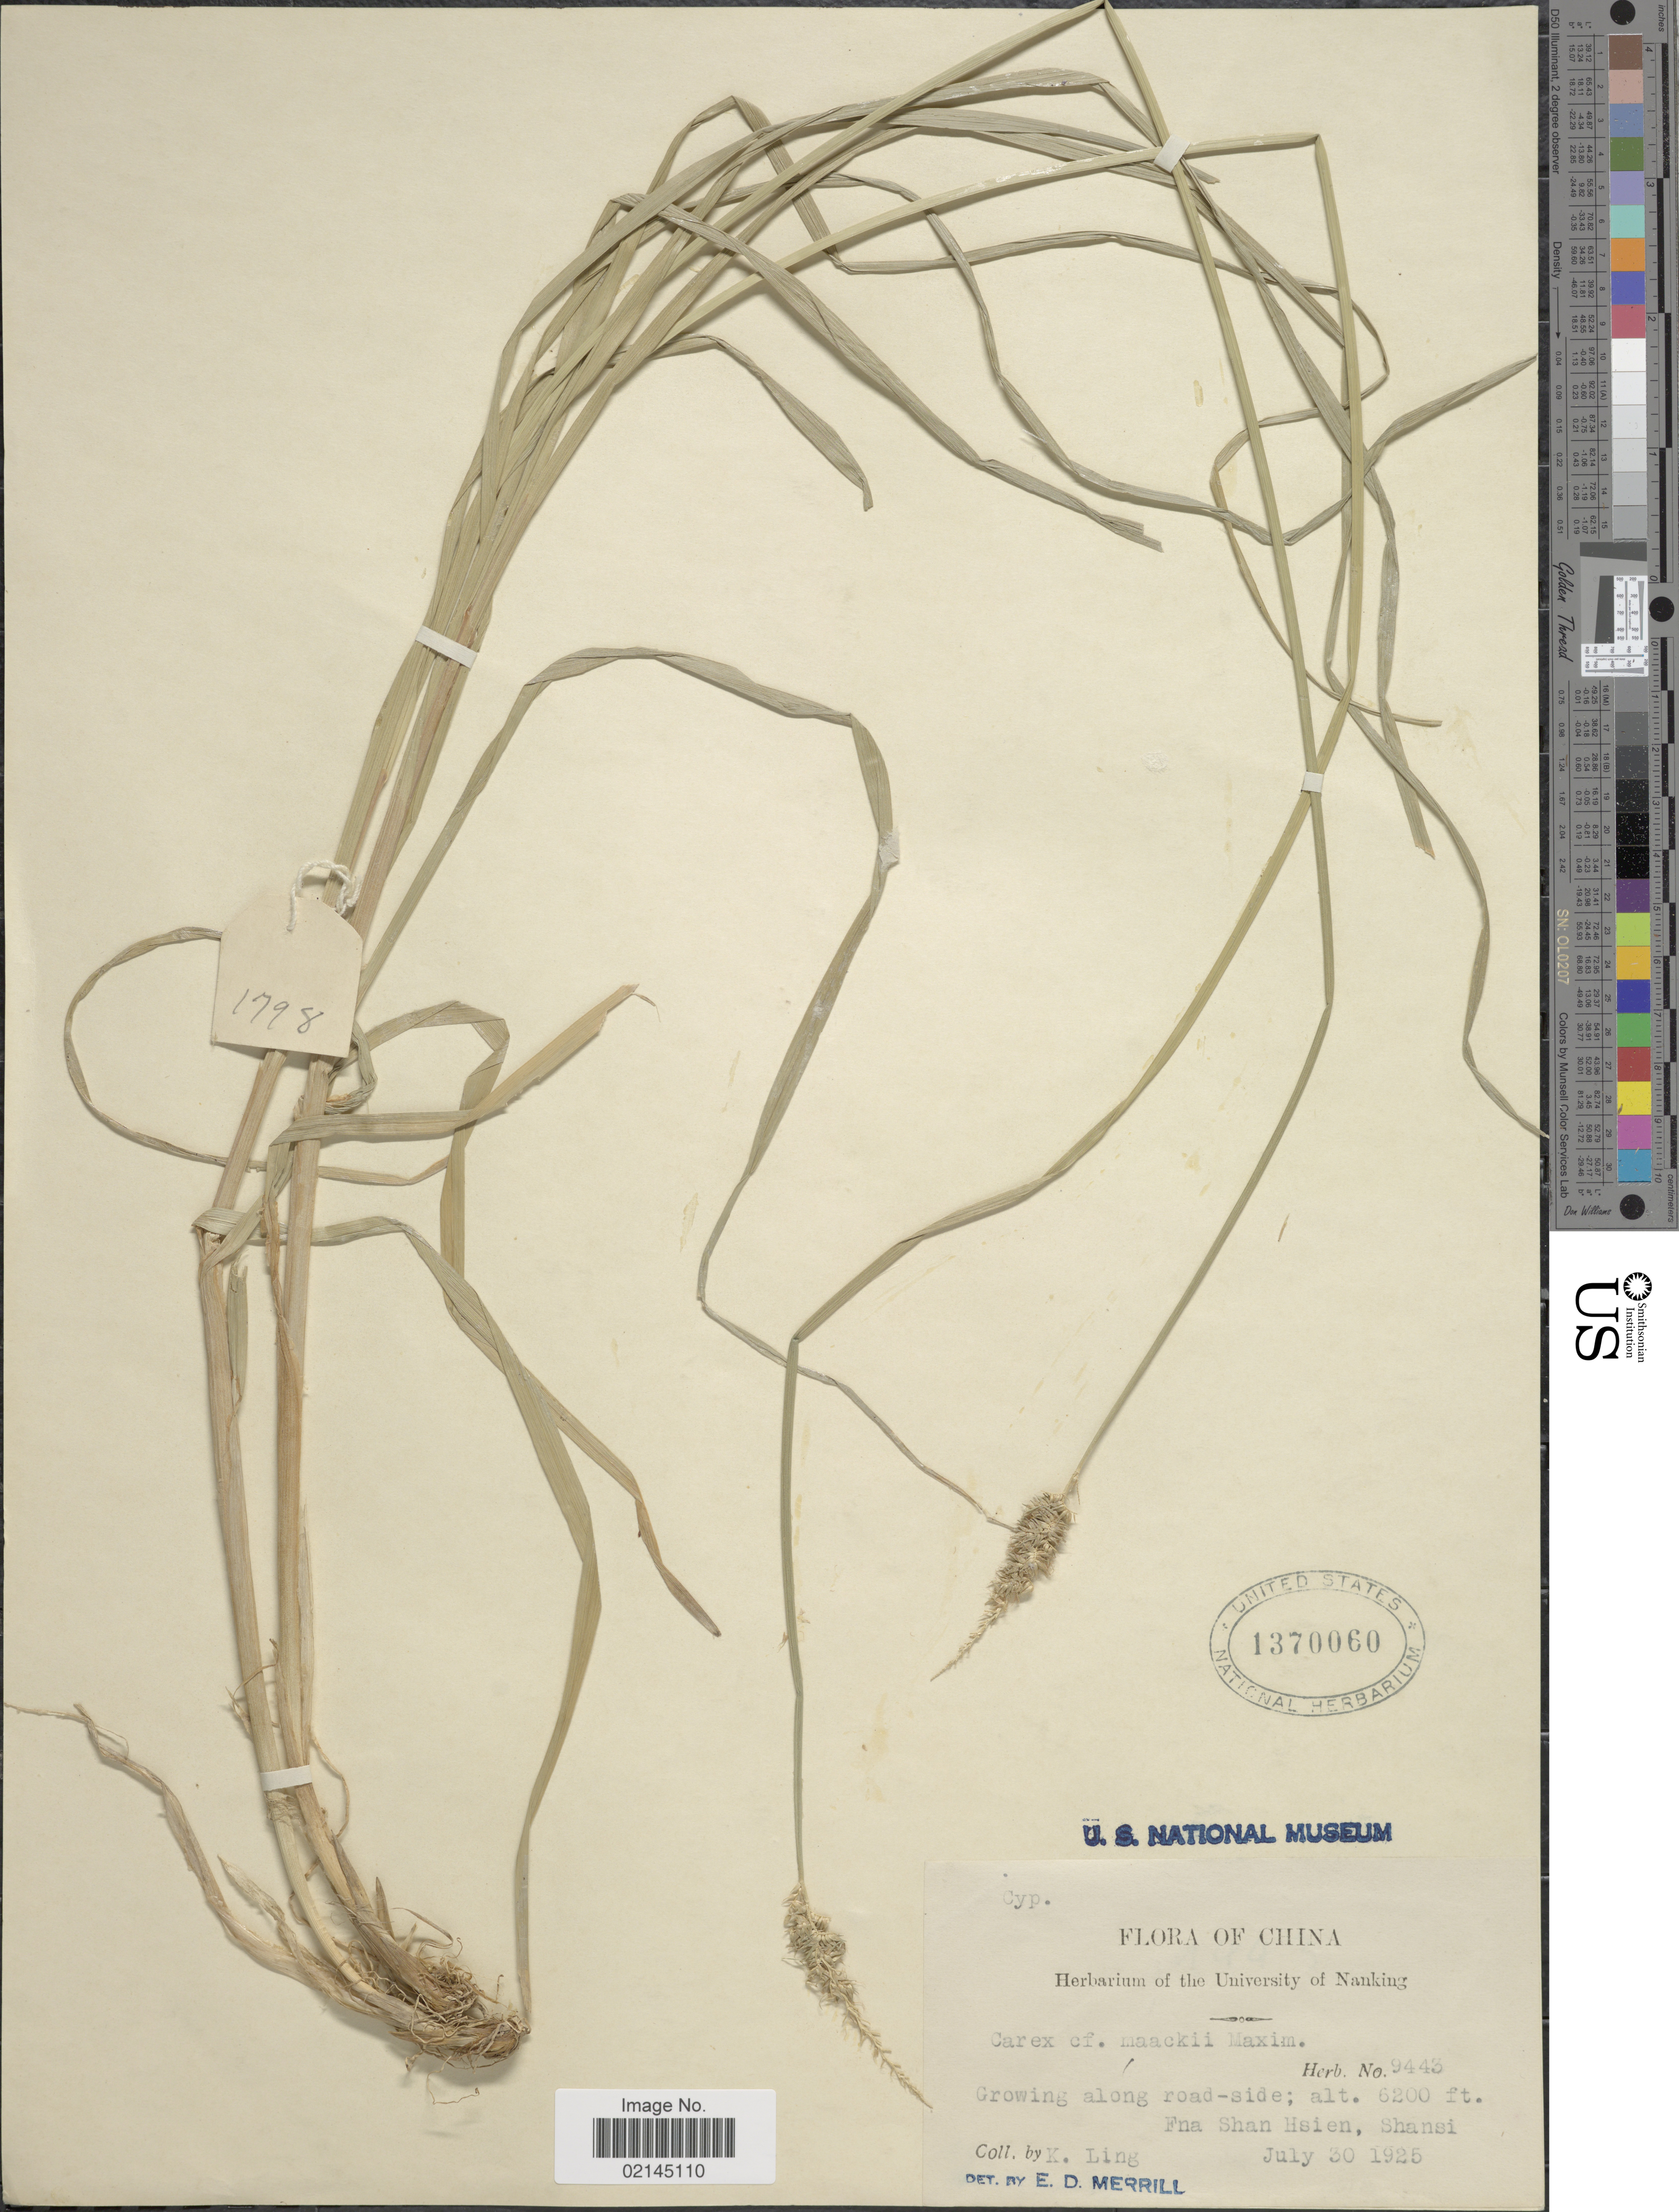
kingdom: Plantae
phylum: Tracheophyta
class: Liliopsida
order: Poales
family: Cyperaceae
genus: Carex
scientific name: Carex maackii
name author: Maxim.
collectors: K. Ling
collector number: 9443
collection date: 1925-07-30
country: China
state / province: Shanxi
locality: Growing along road-side:Fna Shan Hsien, Shansi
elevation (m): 1890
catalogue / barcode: US 1370060